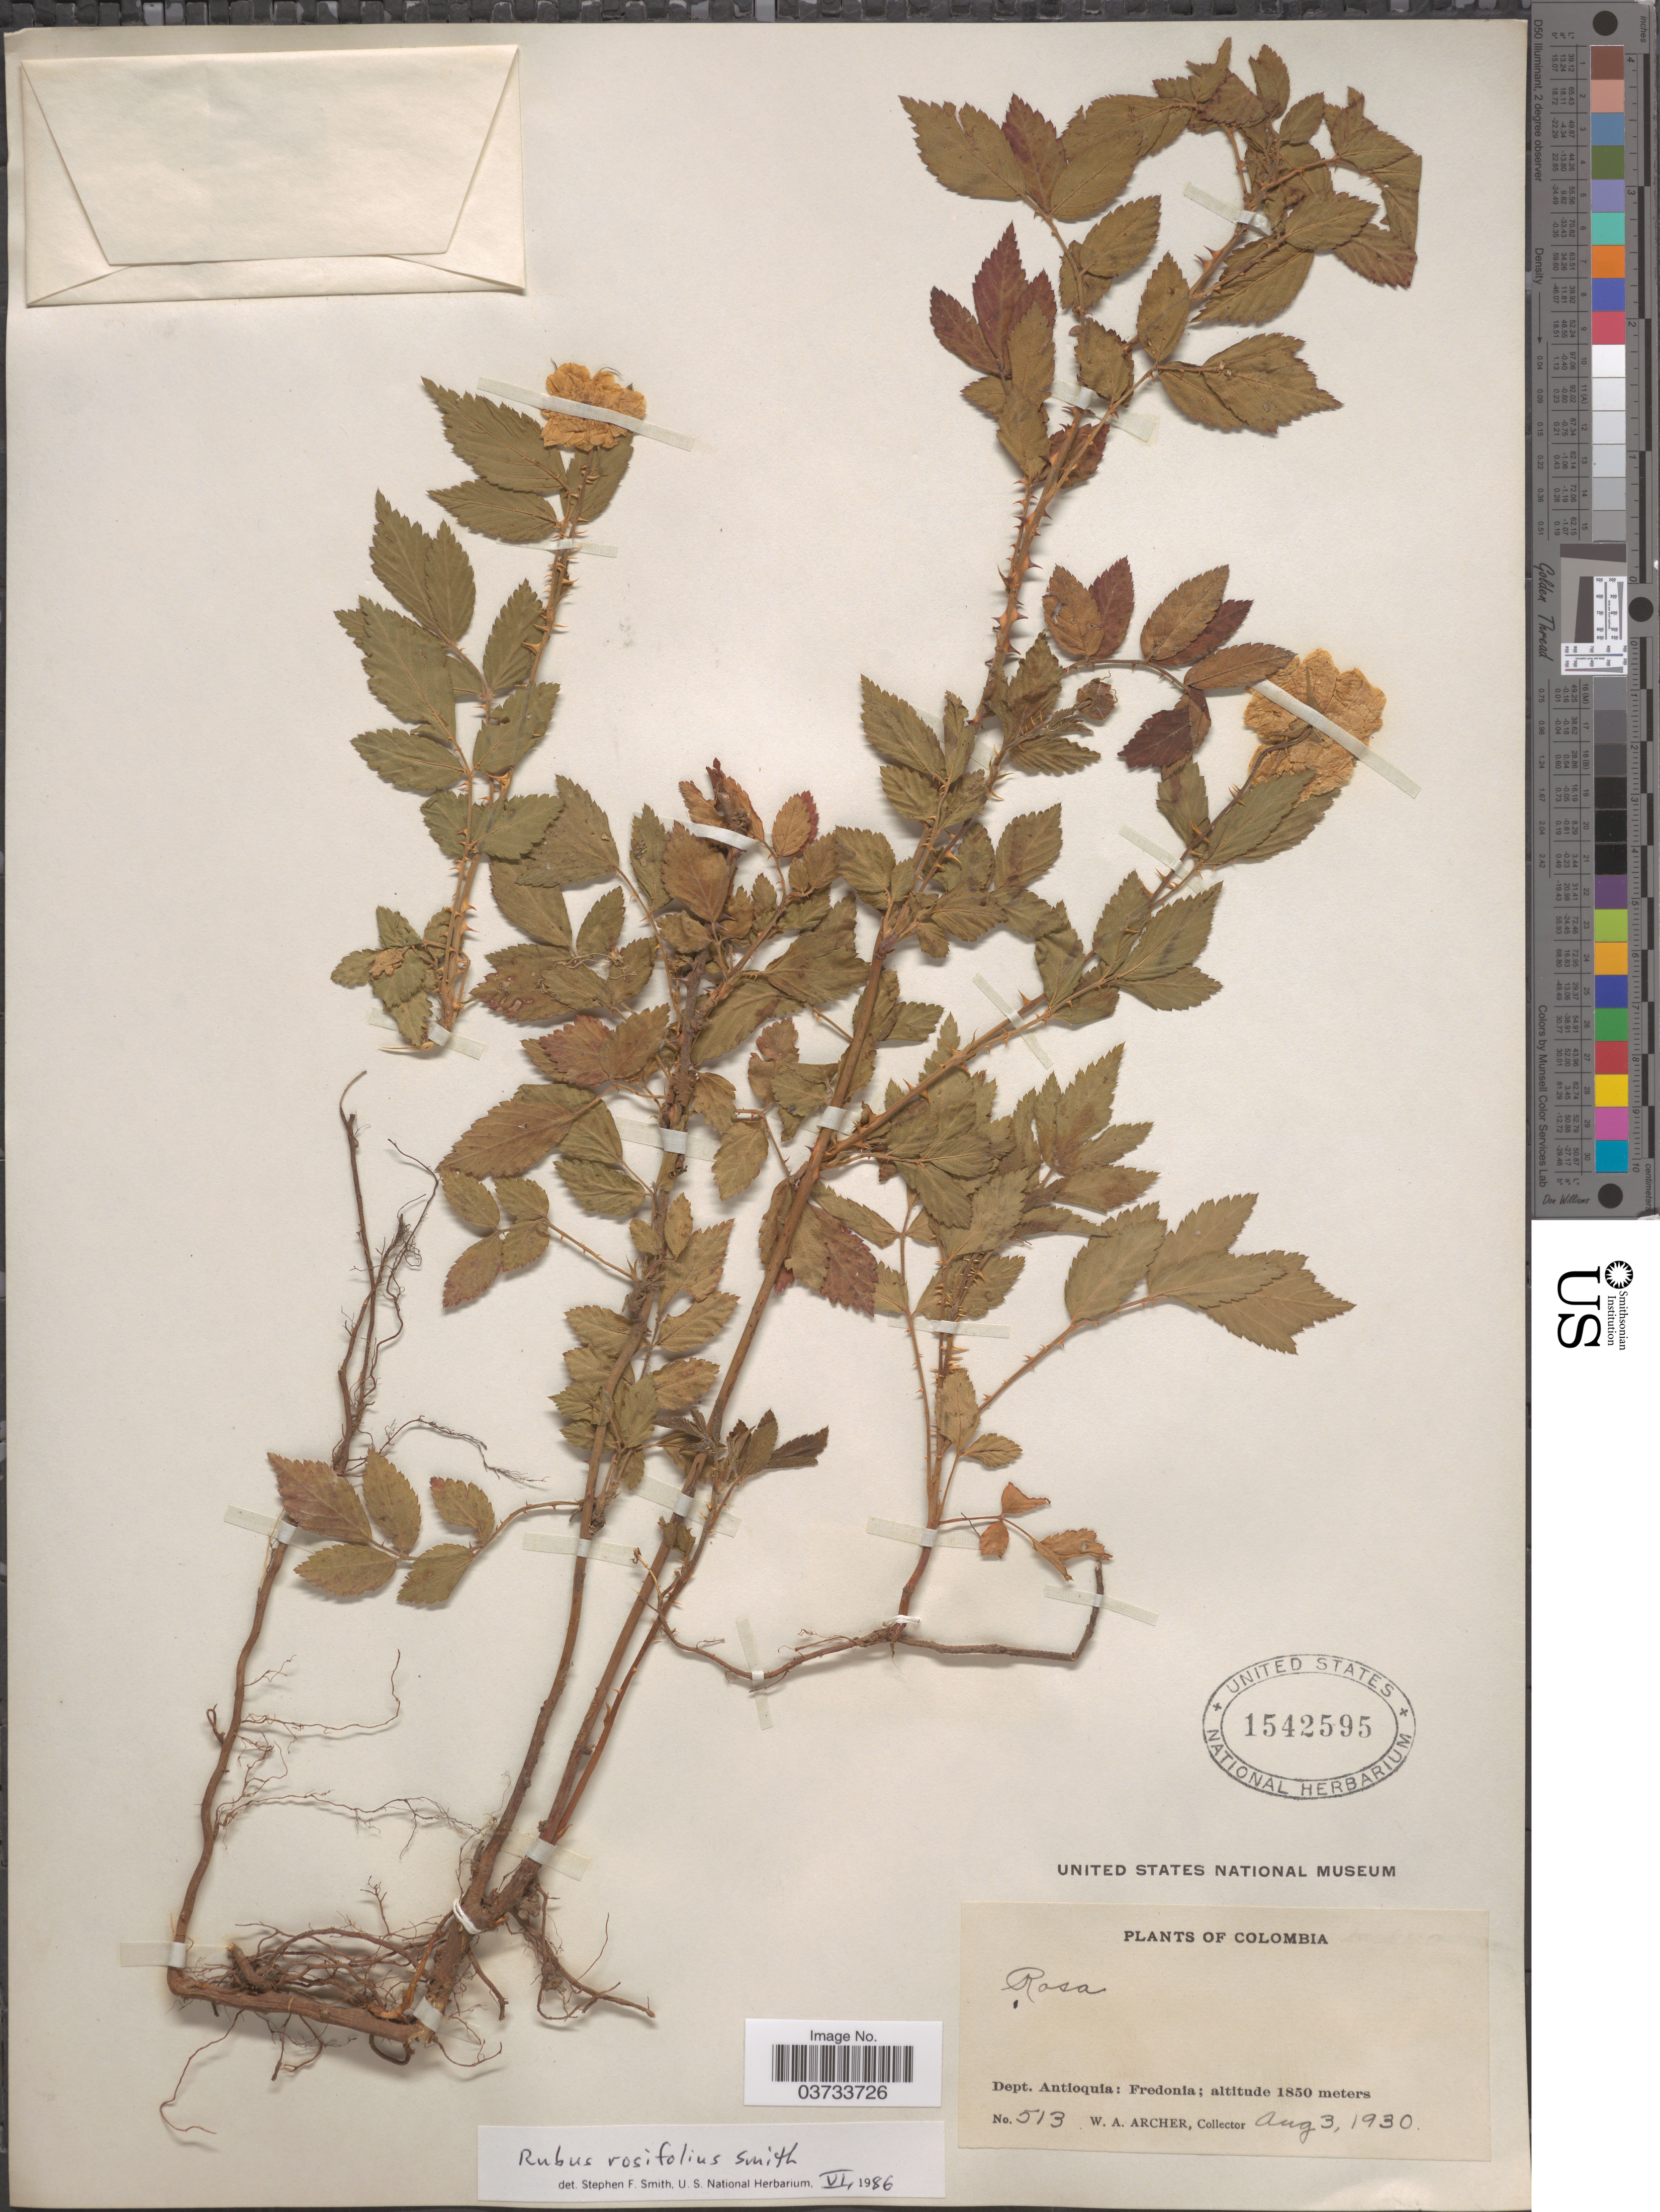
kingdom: Plantae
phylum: Tracheophyta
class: Magnoliopsida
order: Rosales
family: Rosaceae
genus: Rubus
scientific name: Rubus rosifolius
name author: Sm.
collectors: W. Archer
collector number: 513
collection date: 1930-08-03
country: Colombia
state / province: Antioquia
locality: Dept. Antioquia: Fredonia.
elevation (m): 1850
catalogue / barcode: US 1542595